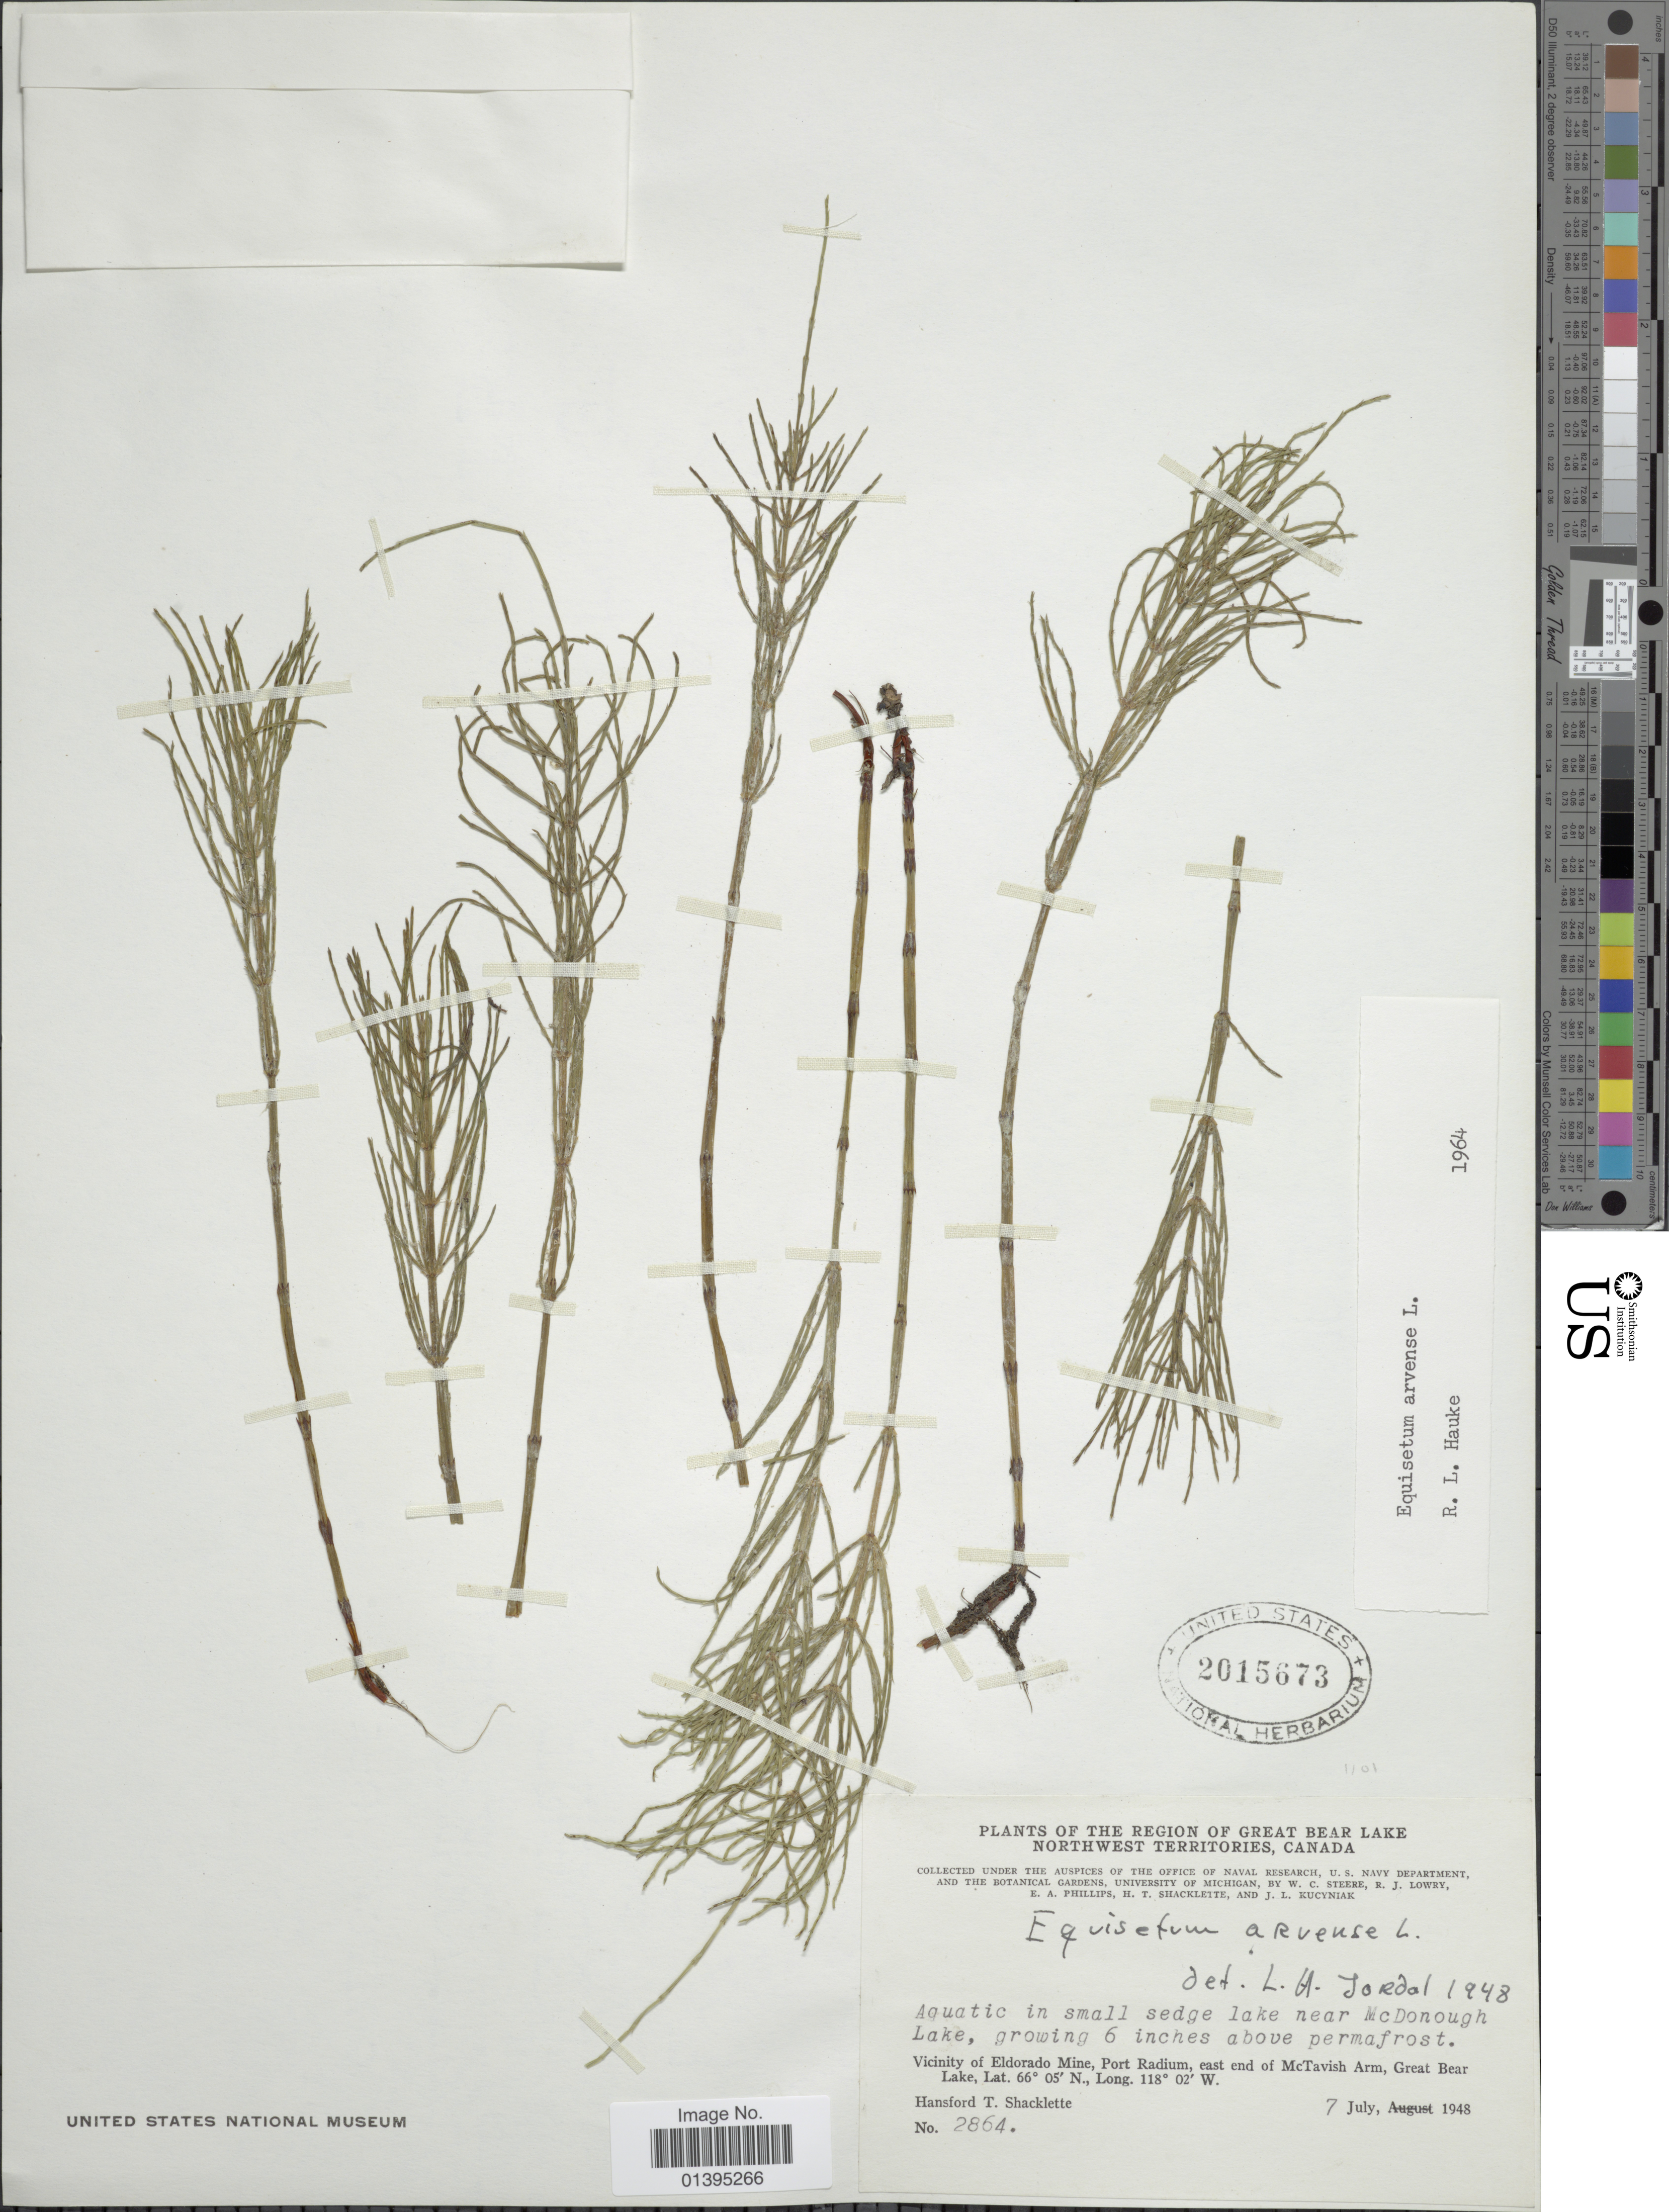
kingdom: Plantae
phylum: Tracheophyta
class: Polypodiopsida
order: Equisetales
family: Equisetaceae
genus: Equisetum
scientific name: Equisetum arvense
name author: L.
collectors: H. Shacklette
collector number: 2864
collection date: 1948-07-07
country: Canada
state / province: Northwest Territories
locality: Inaquatic in small sedge lake near McDonough Lake, Vicinity of Eldorado Mine, Port Radium, east end of McTavish Arm, Great Bear LAke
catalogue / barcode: US 2015673